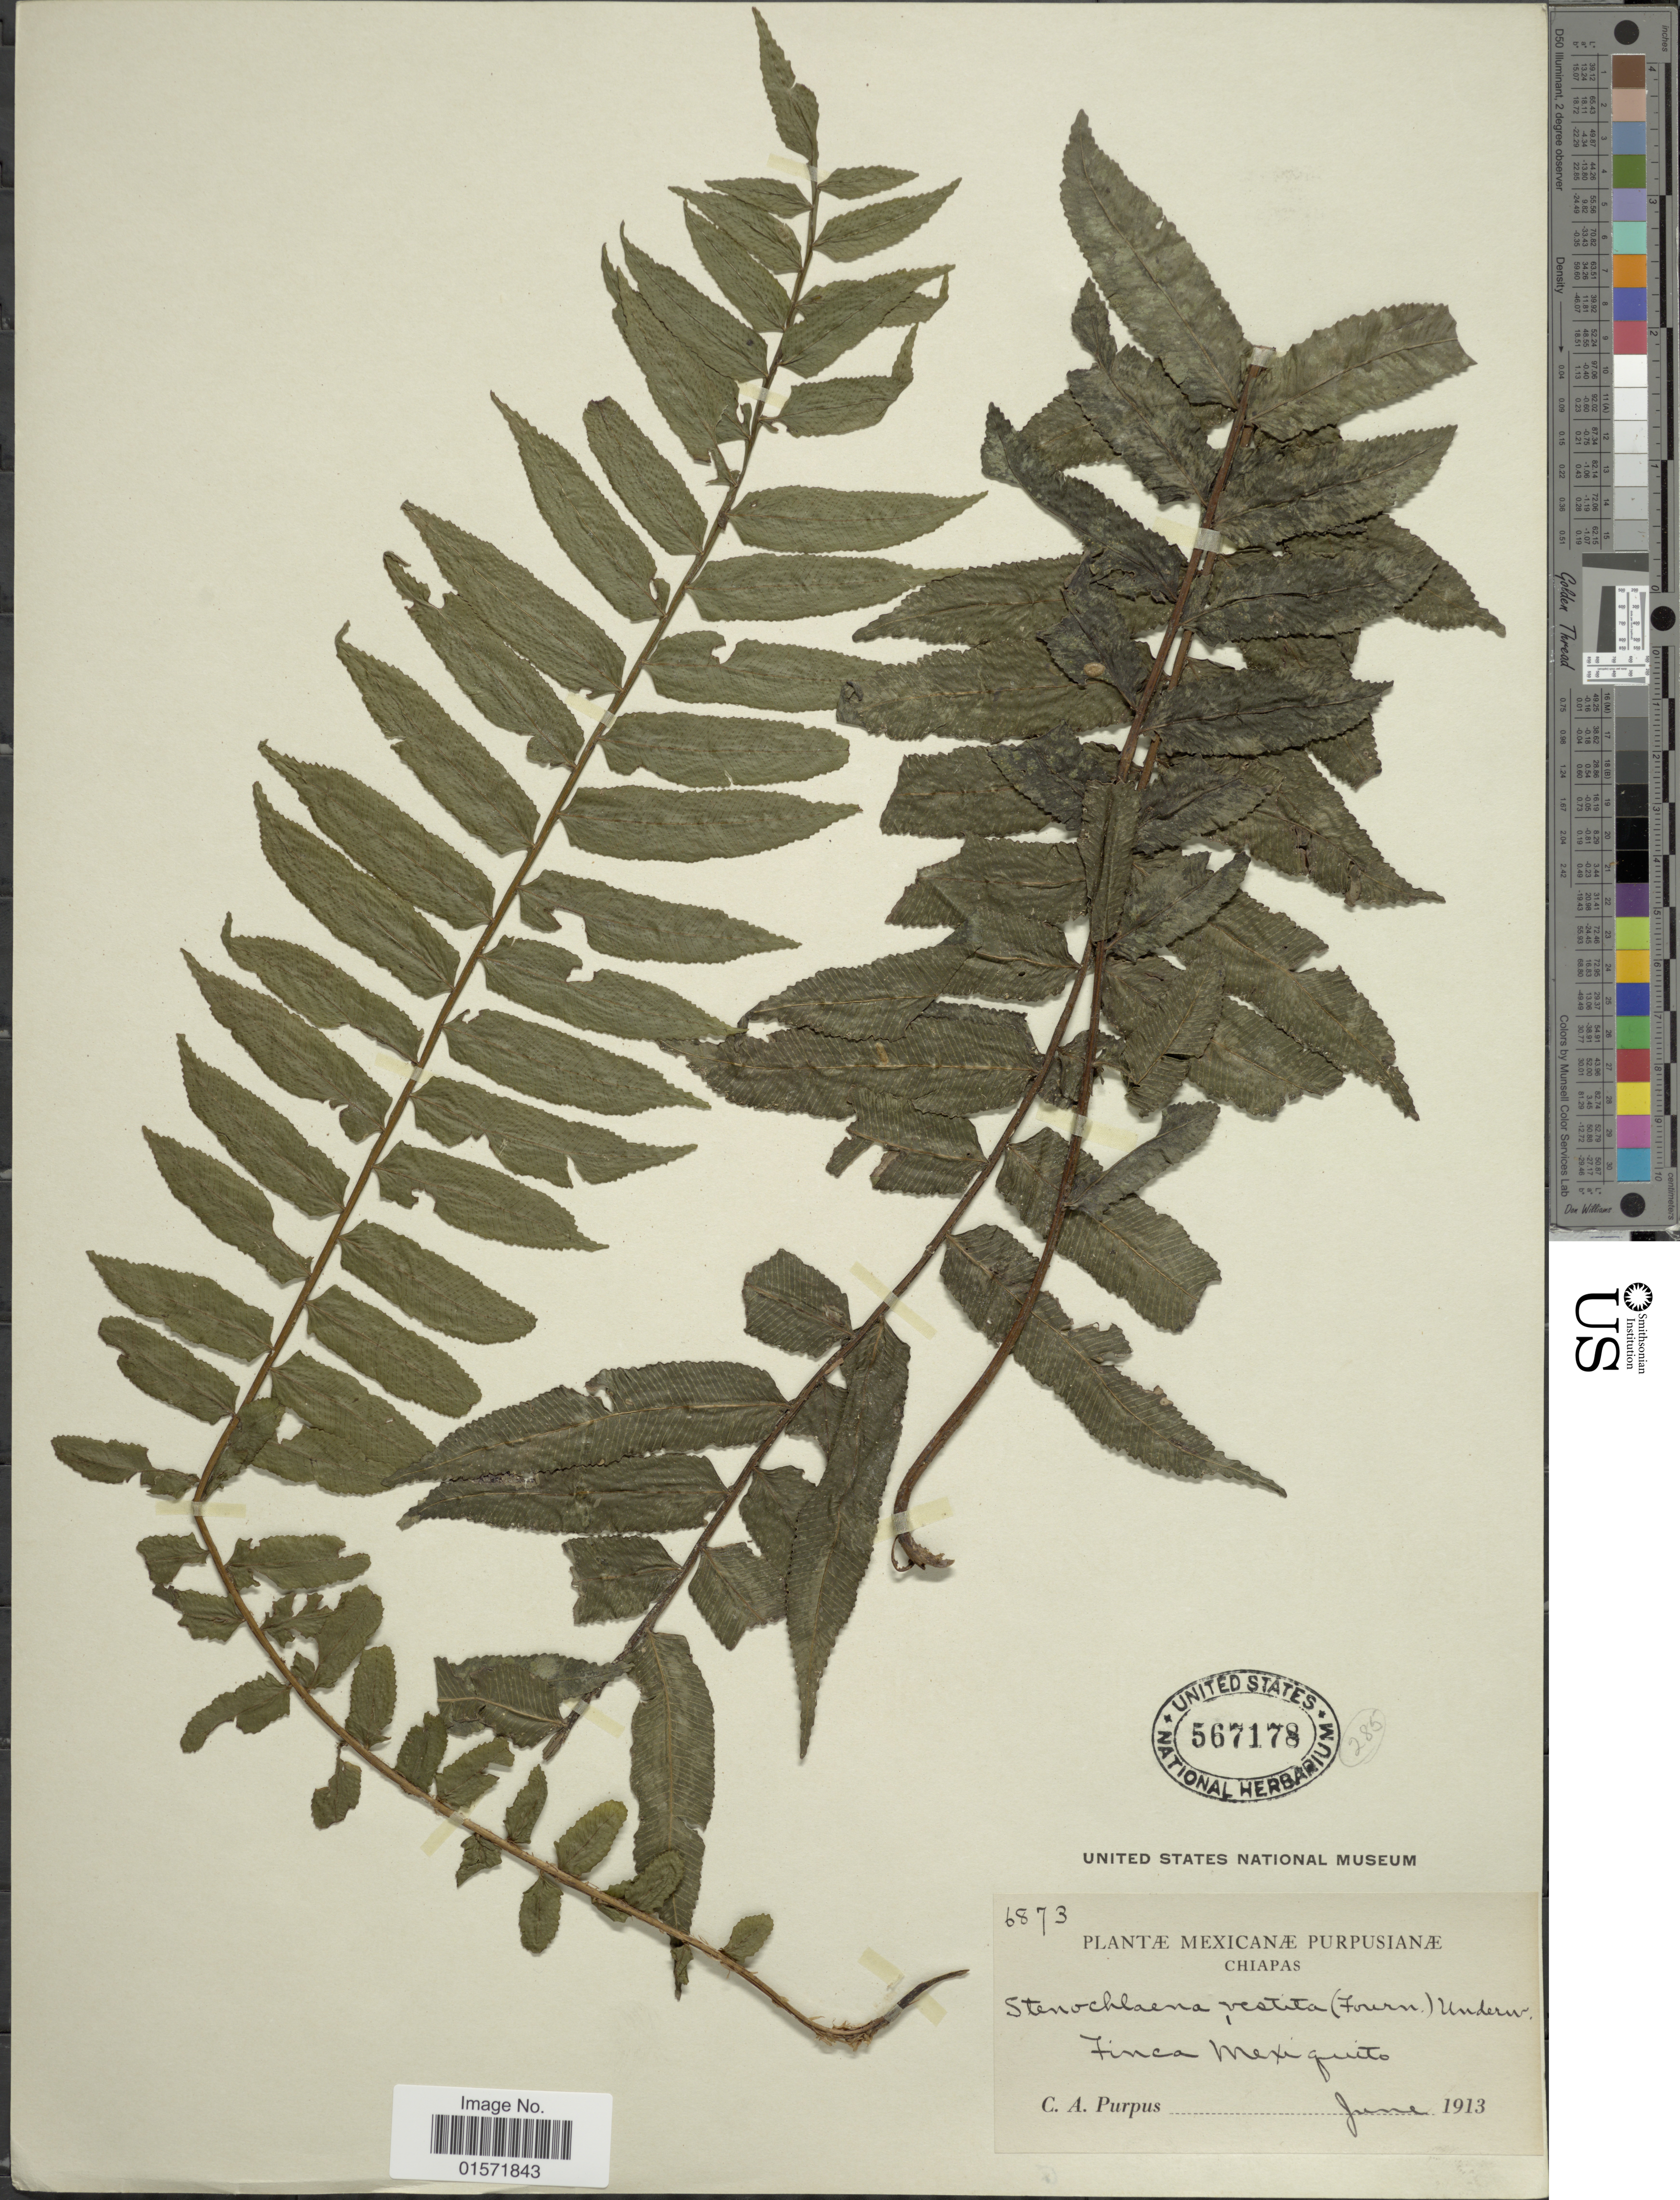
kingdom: Plantae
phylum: Tracheophyta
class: Polypodiopsida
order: Polypodiales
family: Lomariopsidaceae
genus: Lomariopsis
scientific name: Lomariopsis vestita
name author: E. Fourn.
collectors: C. A. Purpus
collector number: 6873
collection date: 1913-06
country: Mexico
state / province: Chiapas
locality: Finca Mexiquito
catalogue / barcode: US 567178